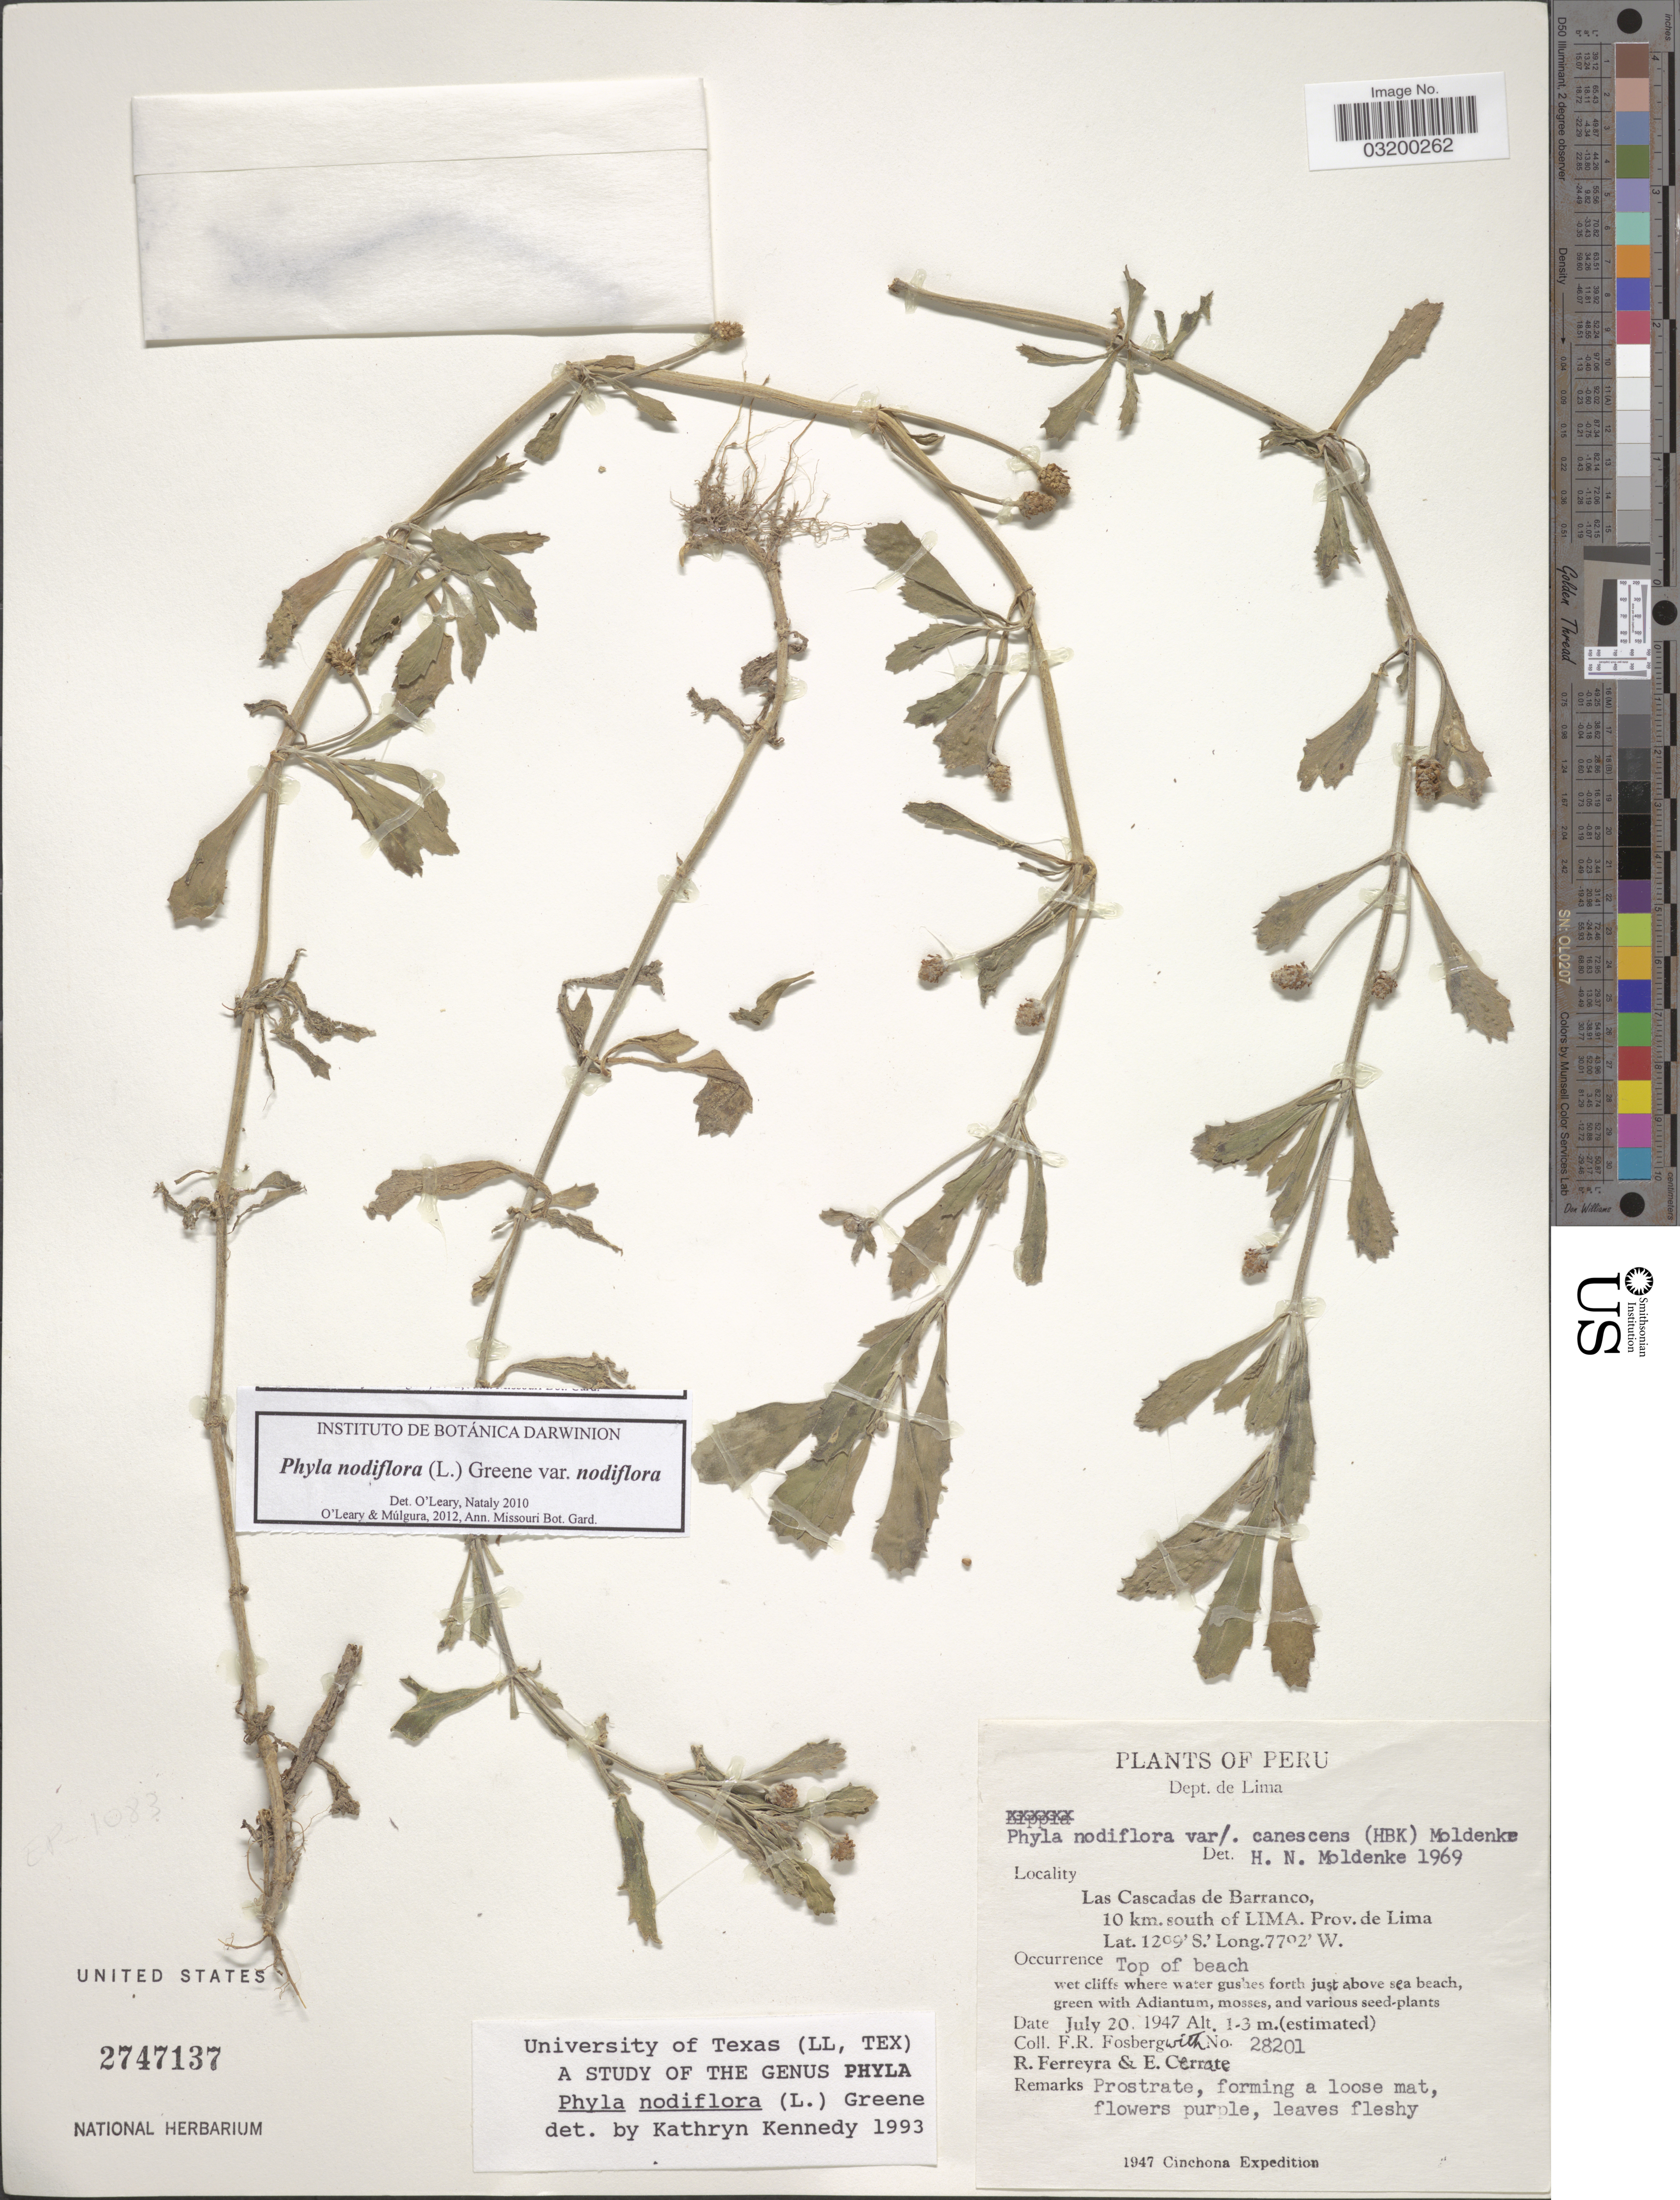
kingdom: Plantae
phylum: Tracheophyta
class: Magnoliopsida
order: Lamiales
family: Verbenaceae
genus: Phyla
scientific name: Phyla nodiflora var. nodiflora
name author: (L.) Greene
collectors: F. R. Fosberg, R. A. Ferreyra & E. Cerrate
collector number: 28201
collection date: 1947-07-20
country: Peru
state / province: Lima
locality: Dept. de Lima. Las Cascadas de Barranco, 10 km. south of Lima. Prov. de Lima. Top of beach.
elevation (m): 1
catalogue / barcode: US 2747137